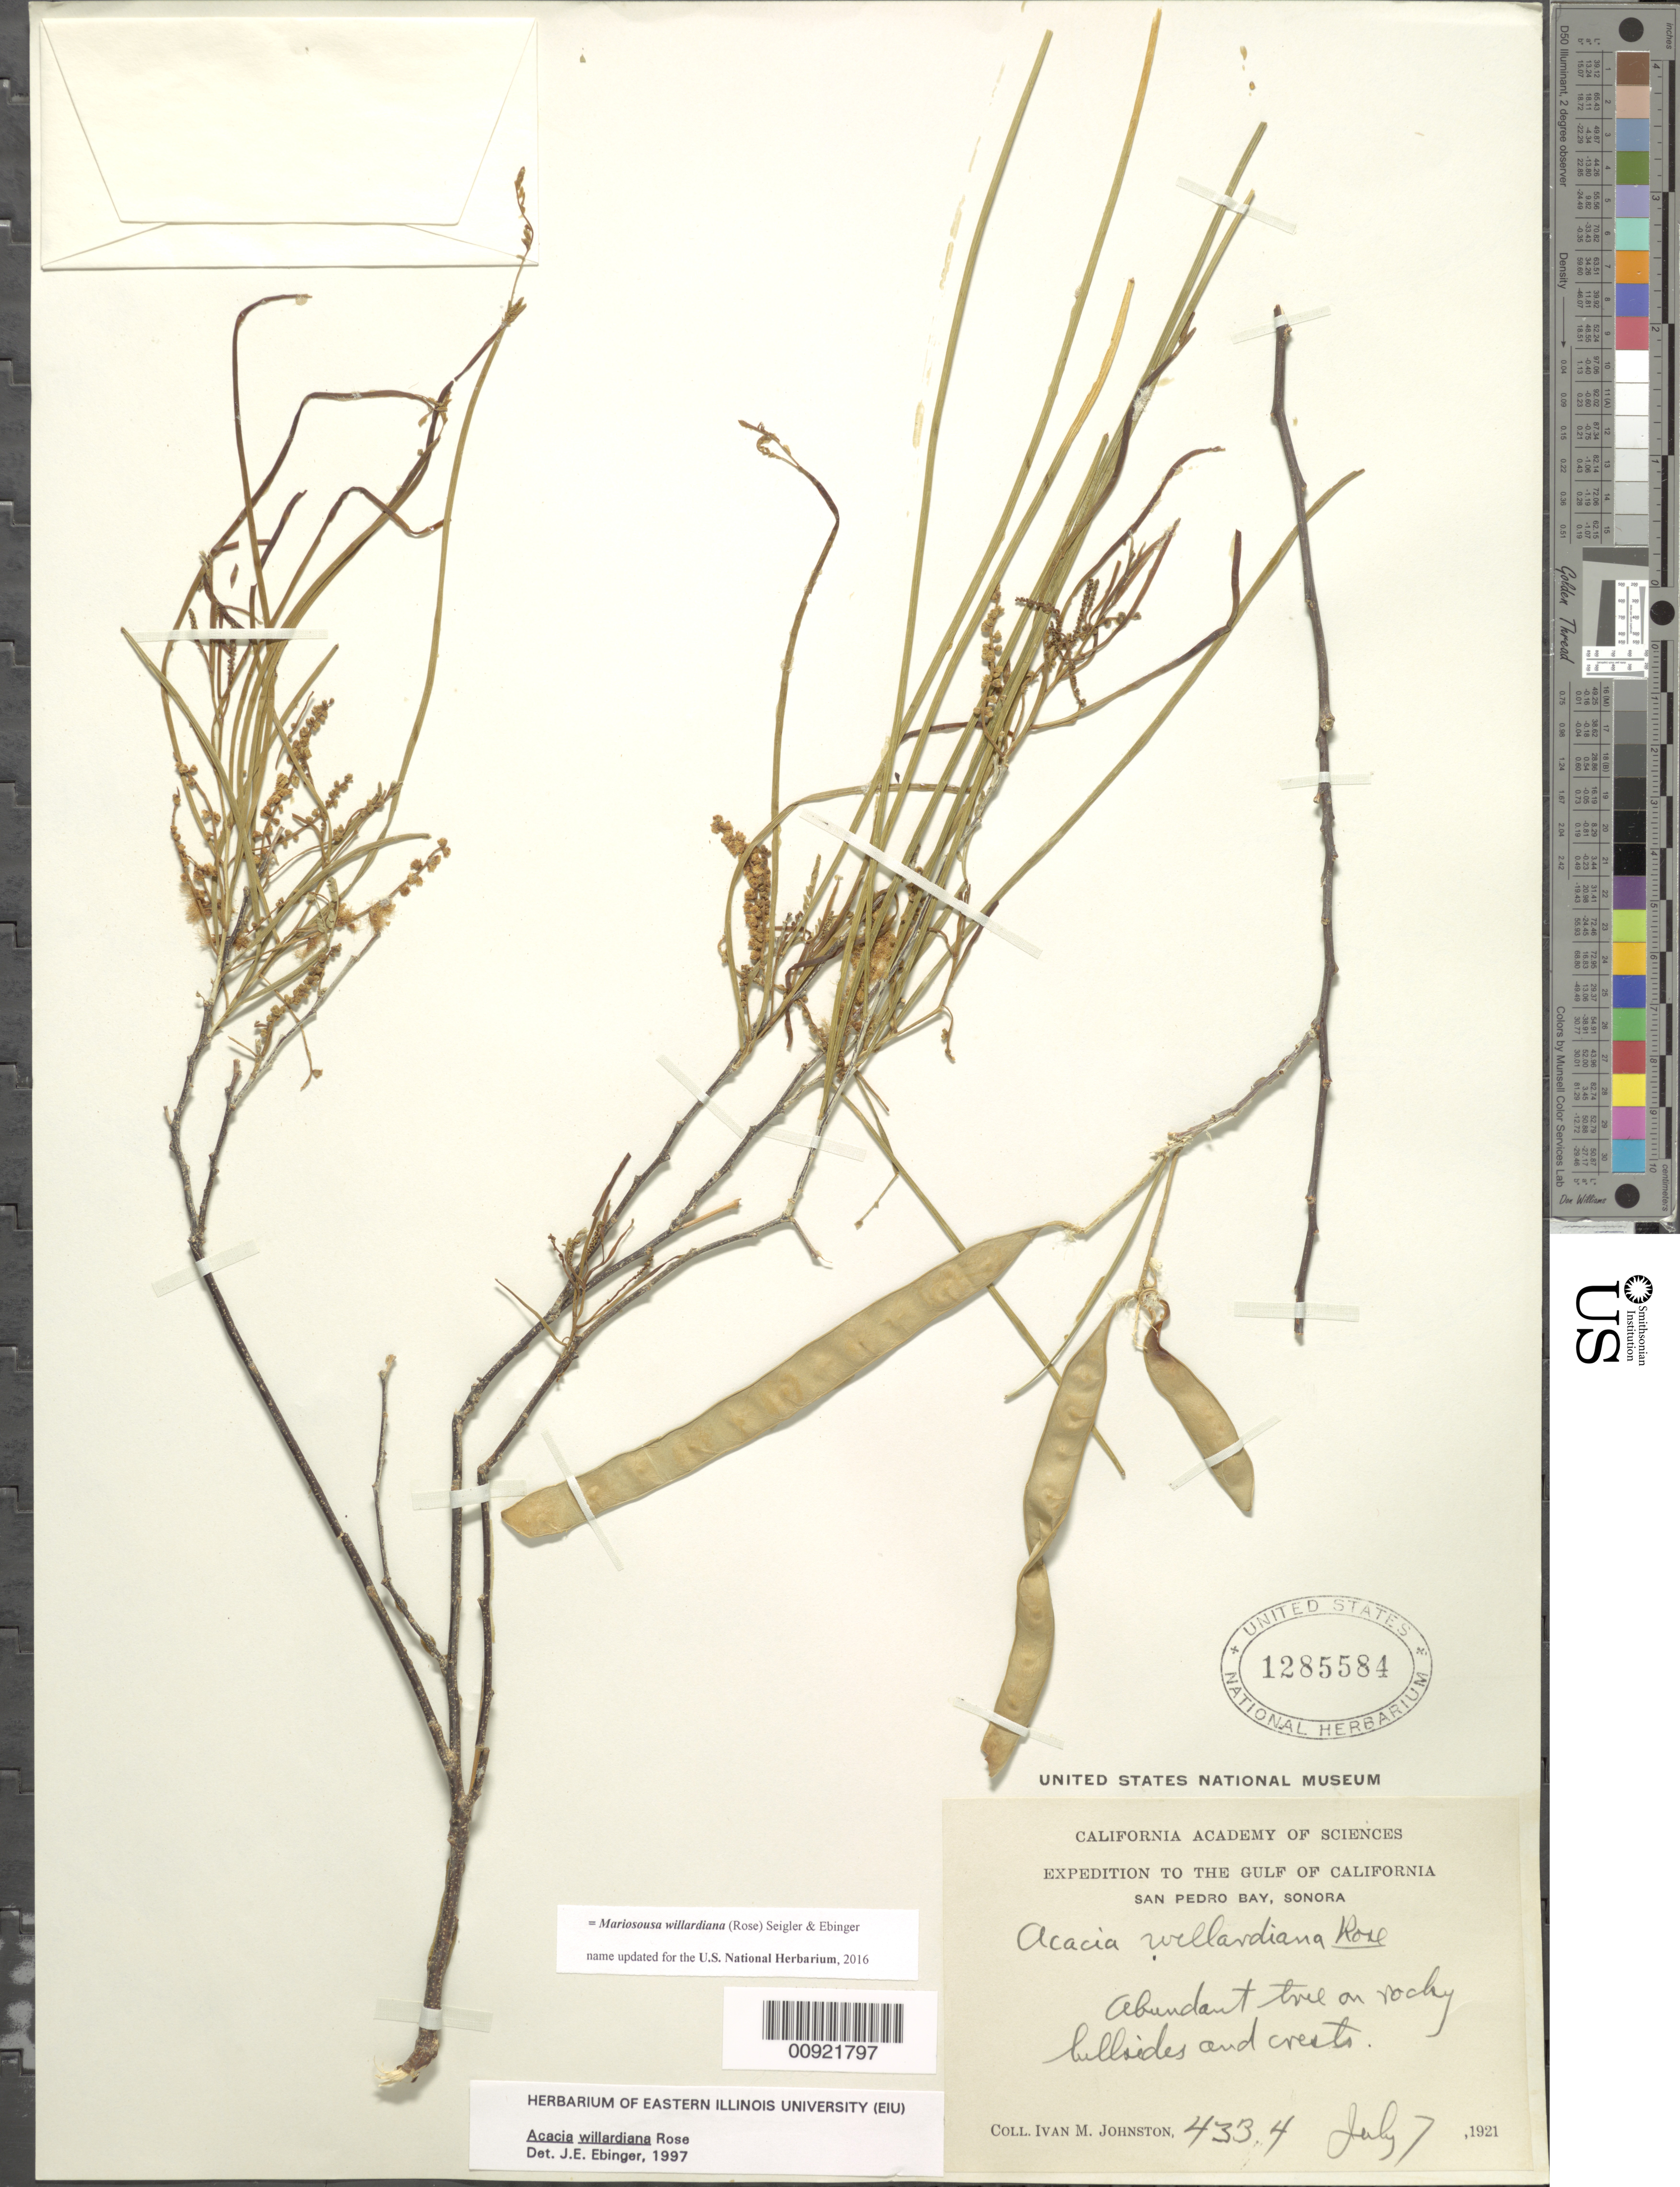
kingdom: Plantae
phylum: Tracheophyta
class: Magnoliopsida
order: Fabales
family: Fabaceae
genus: Mariosousa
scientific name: Mariosousa willardiana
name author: (Rose) Seigler & Ebinger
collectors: I.M. Johnston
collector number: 4334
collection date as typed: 07 Jul 1921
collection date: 1921-07-07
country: Mexico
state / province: Sonora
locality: San Pedro Bay, Sonora.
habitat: Abundant on rocky hillsides and crests.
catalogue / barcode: US 1285584